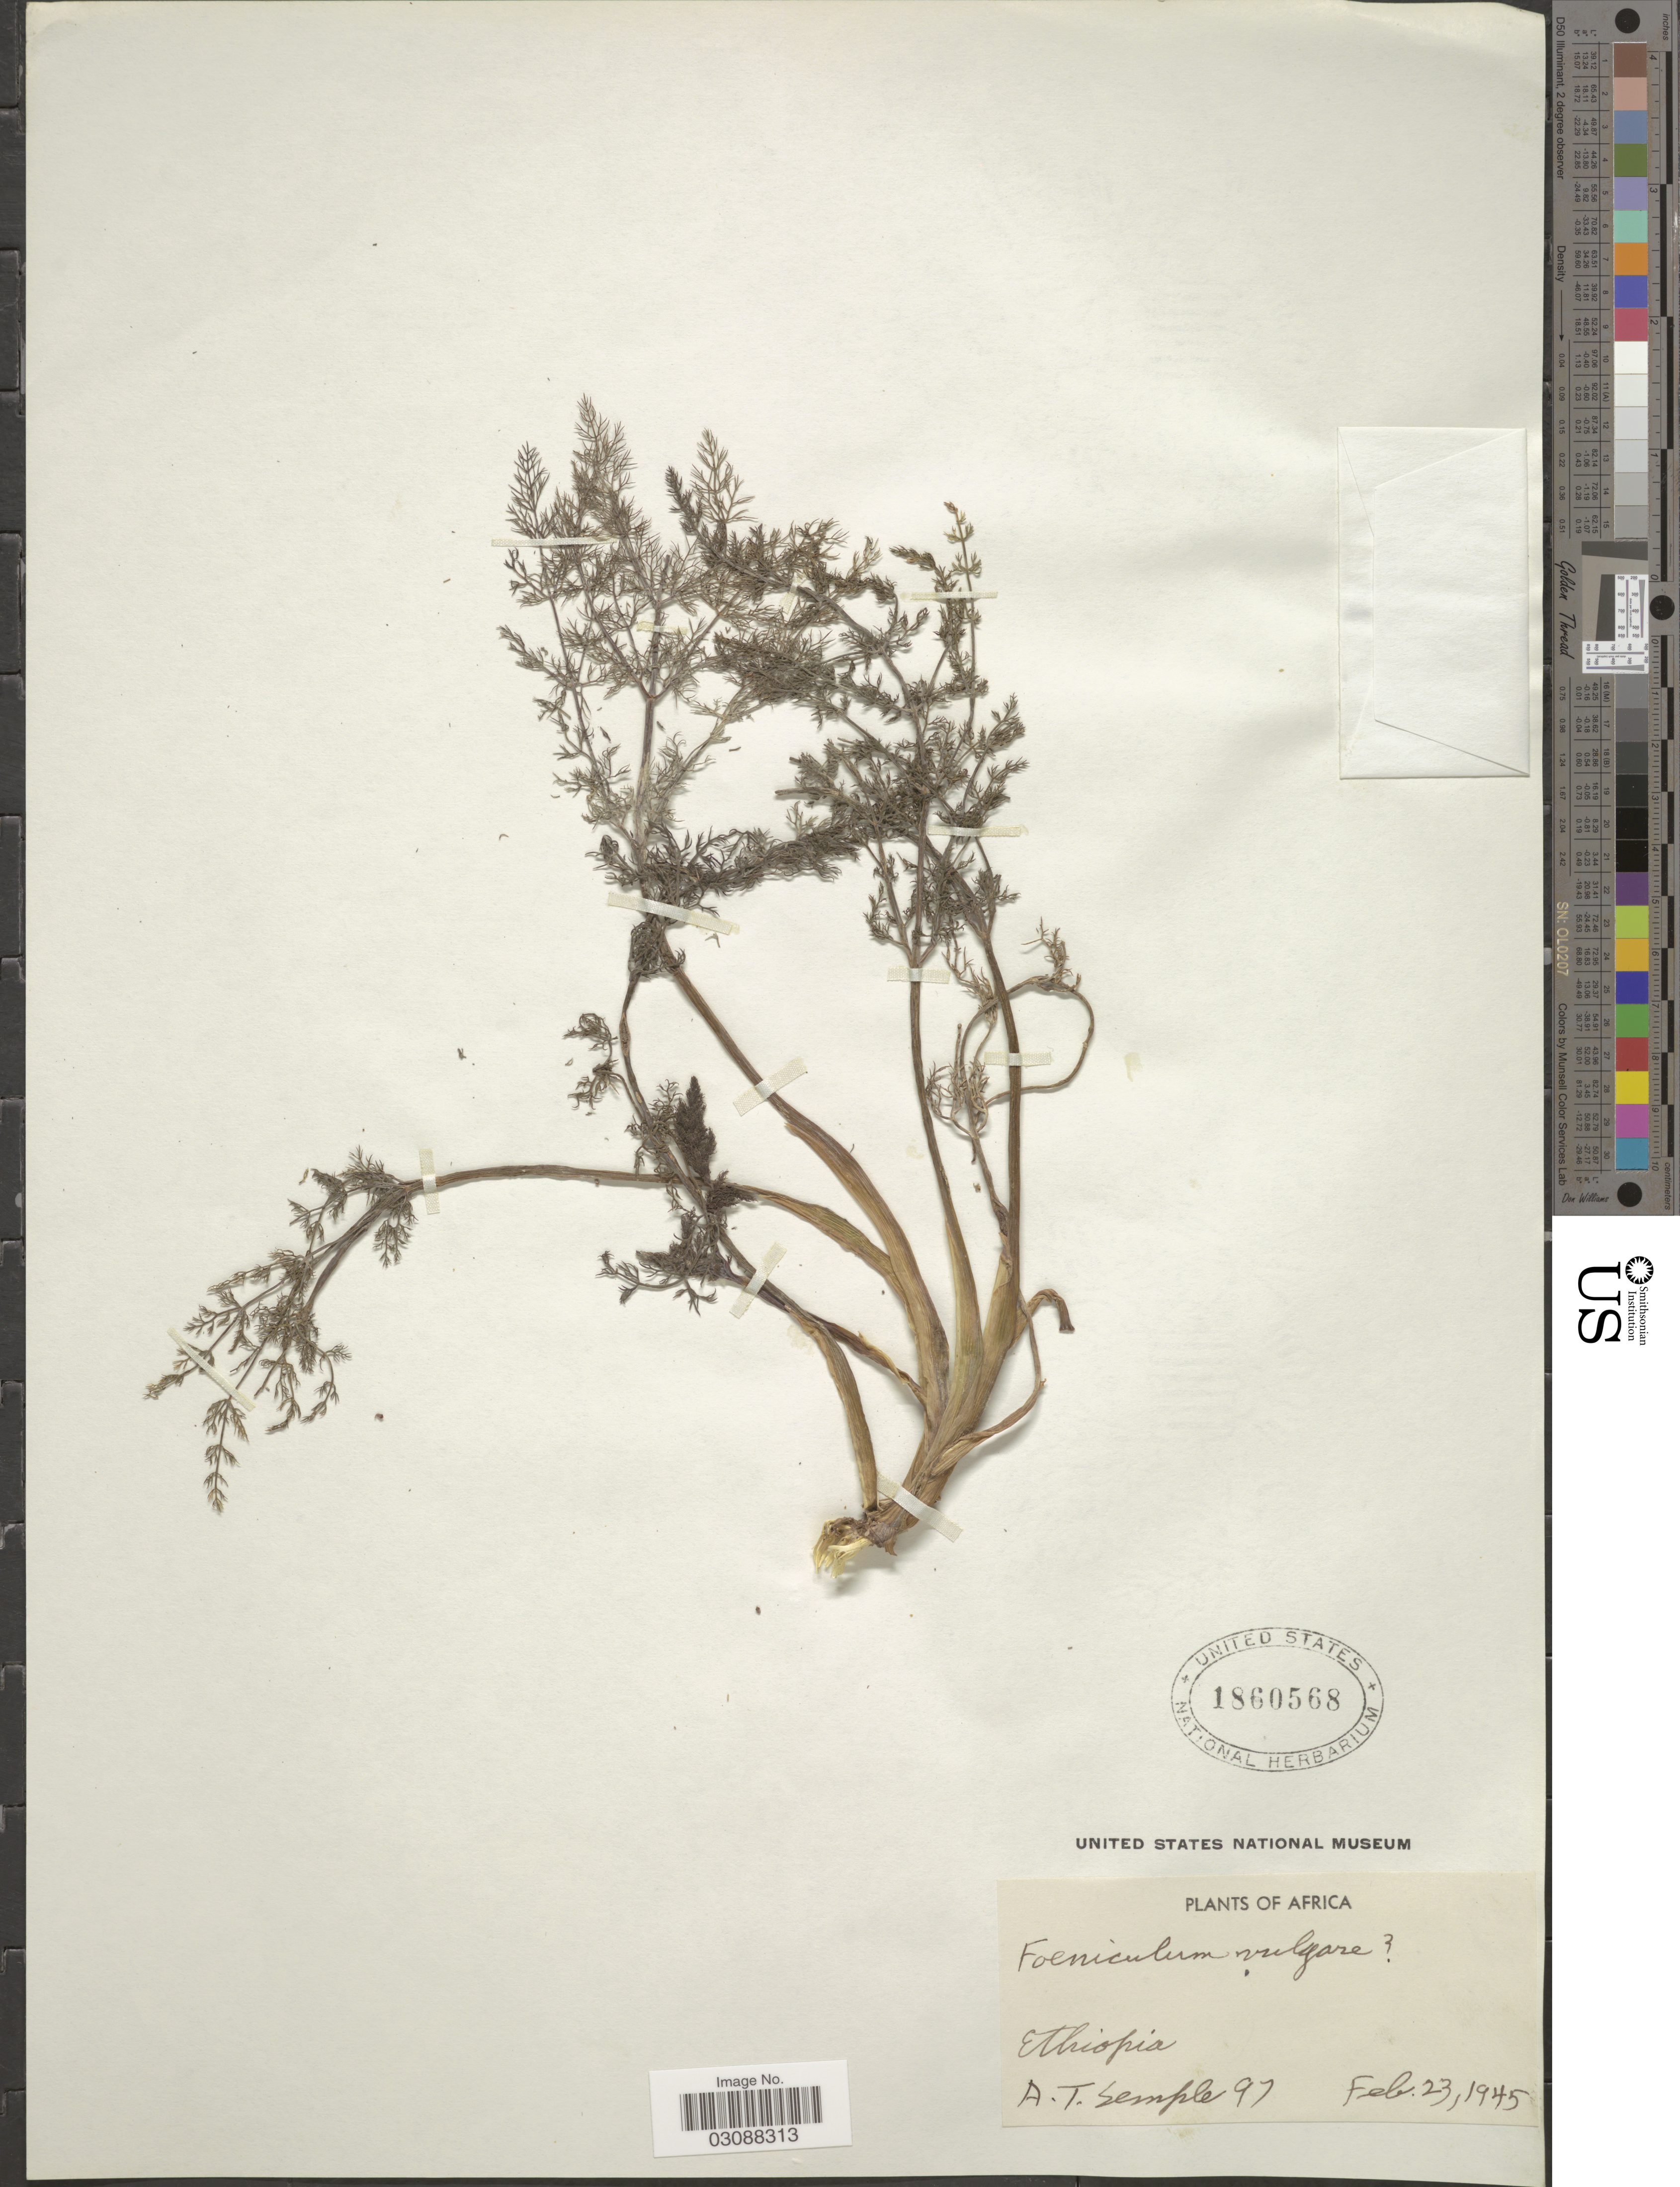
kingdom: Plantae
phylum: Tracheophyta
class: Magnoliopsida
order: Apiales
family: Apiaceae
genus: Foeniculum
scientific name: Foeniculum vulgare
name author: Mill.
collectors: A. Semple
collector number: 97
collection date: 1945-02-23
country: Ethiopia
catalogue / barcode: US 1860568